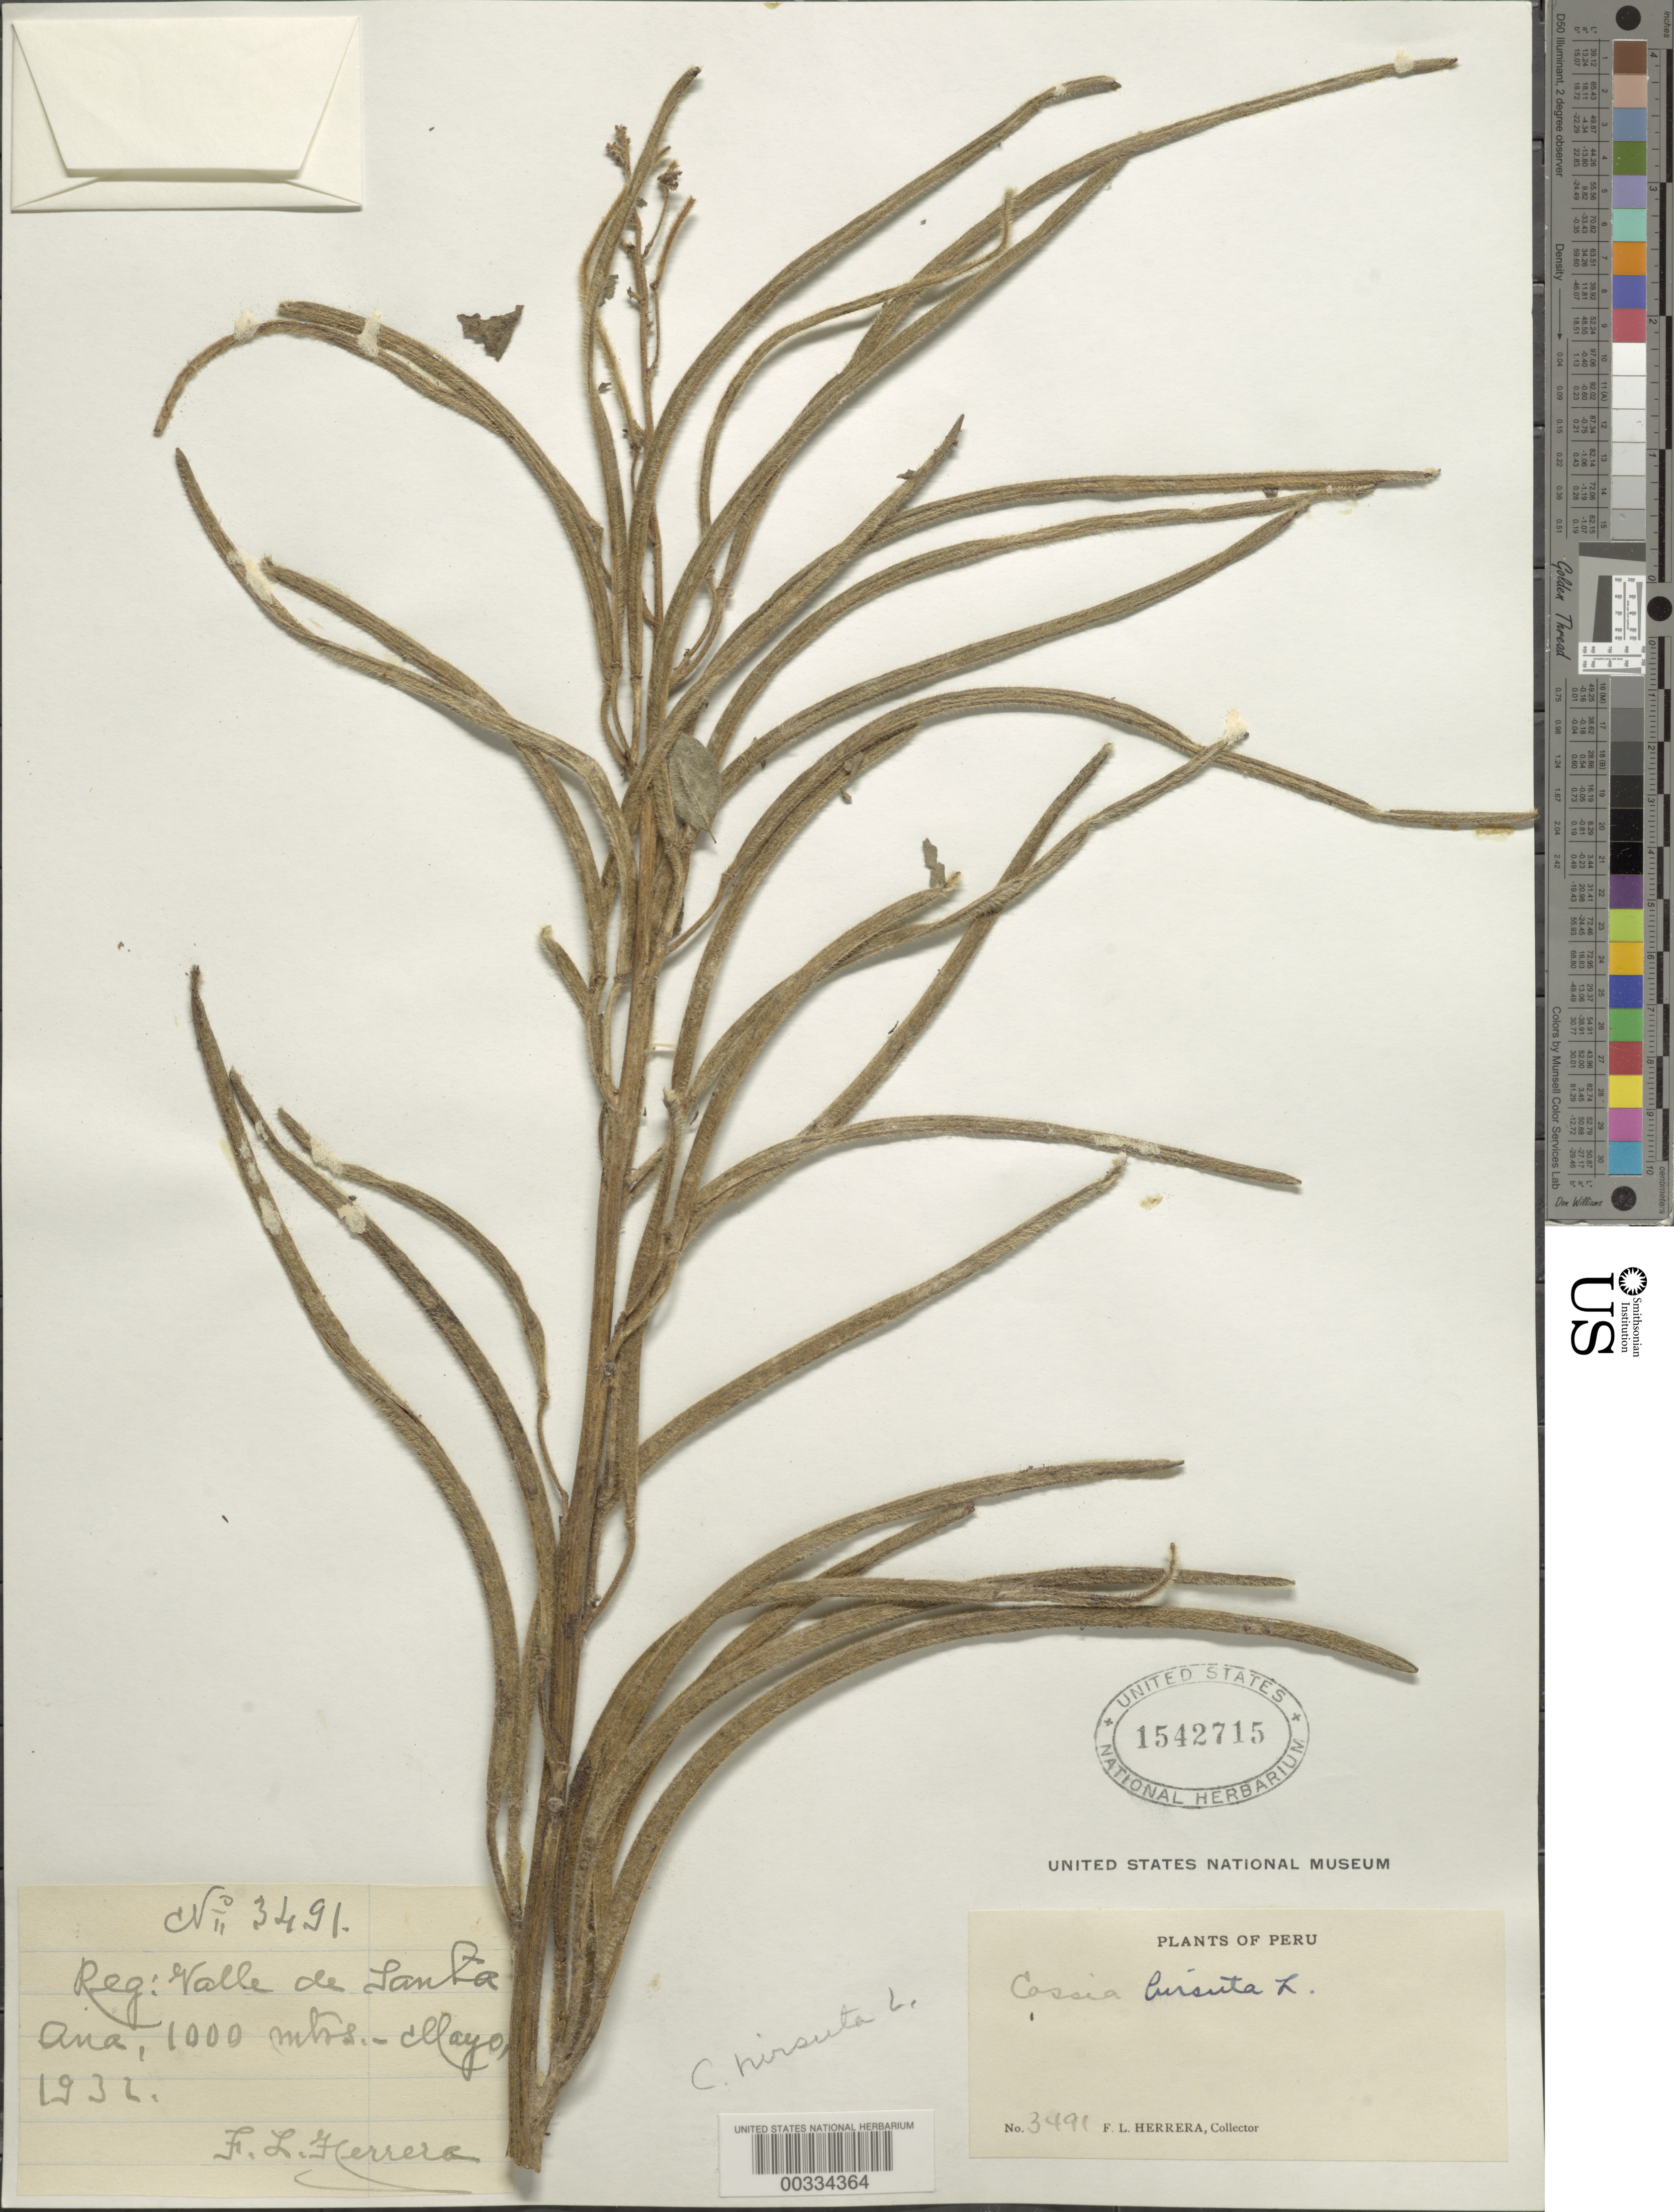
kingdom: Plantae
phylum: Tracheophyta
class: Magnoliopsida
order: Fabales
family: Fabaceae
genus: Senna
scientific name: Senna hirsuta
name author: (L.) H.S. Irwin & Barneby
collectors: F. L. Herrera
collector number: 3491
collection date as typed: May 1932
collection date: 1932-05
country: Peru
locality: Valley of Santa Ana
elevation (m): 1000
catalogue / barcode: US 1542715